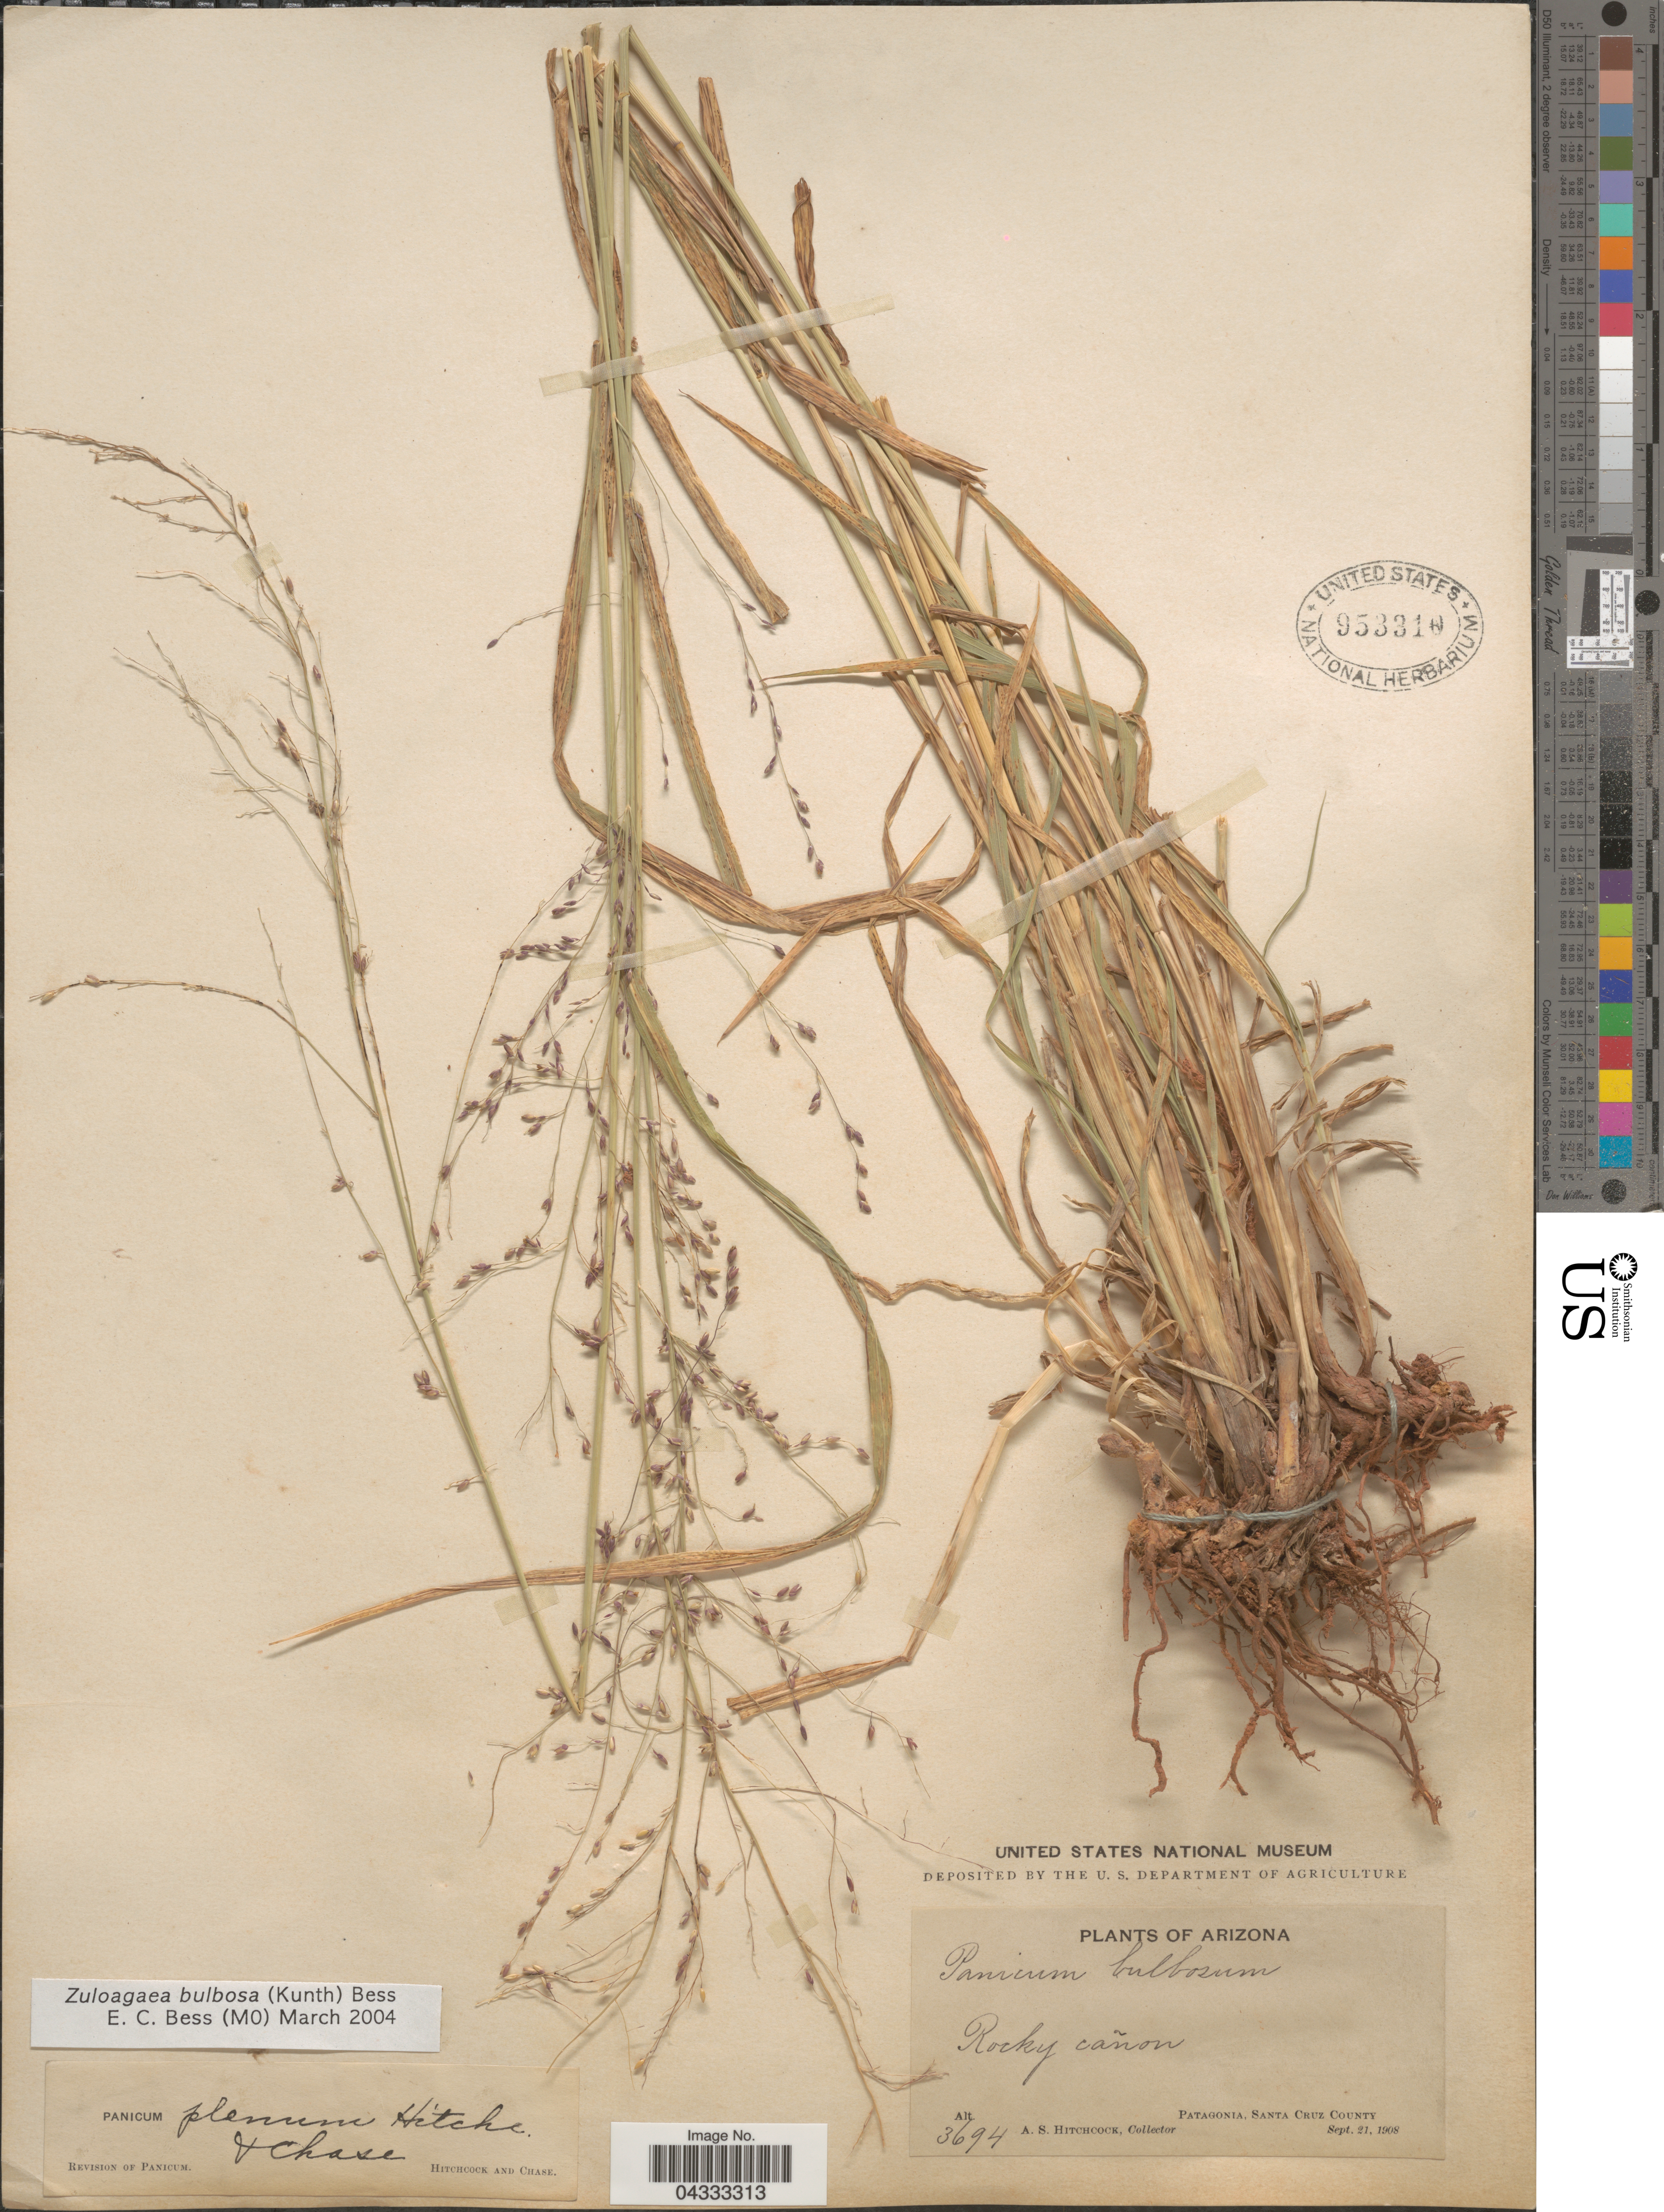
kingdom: Plantae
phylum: Tracheophyta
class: Liliopsida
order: Poales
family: Poaceae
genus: Zuloagaea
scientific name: Zuloagaea bulbosa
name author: (Kunth) E. Bess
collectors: A. S. Hitchcock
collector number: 3694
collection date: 1908-09-21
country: United States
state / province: Arizona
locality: Rocky cañon. Patagonia, Santa Cruz County.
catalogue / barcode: US 953310